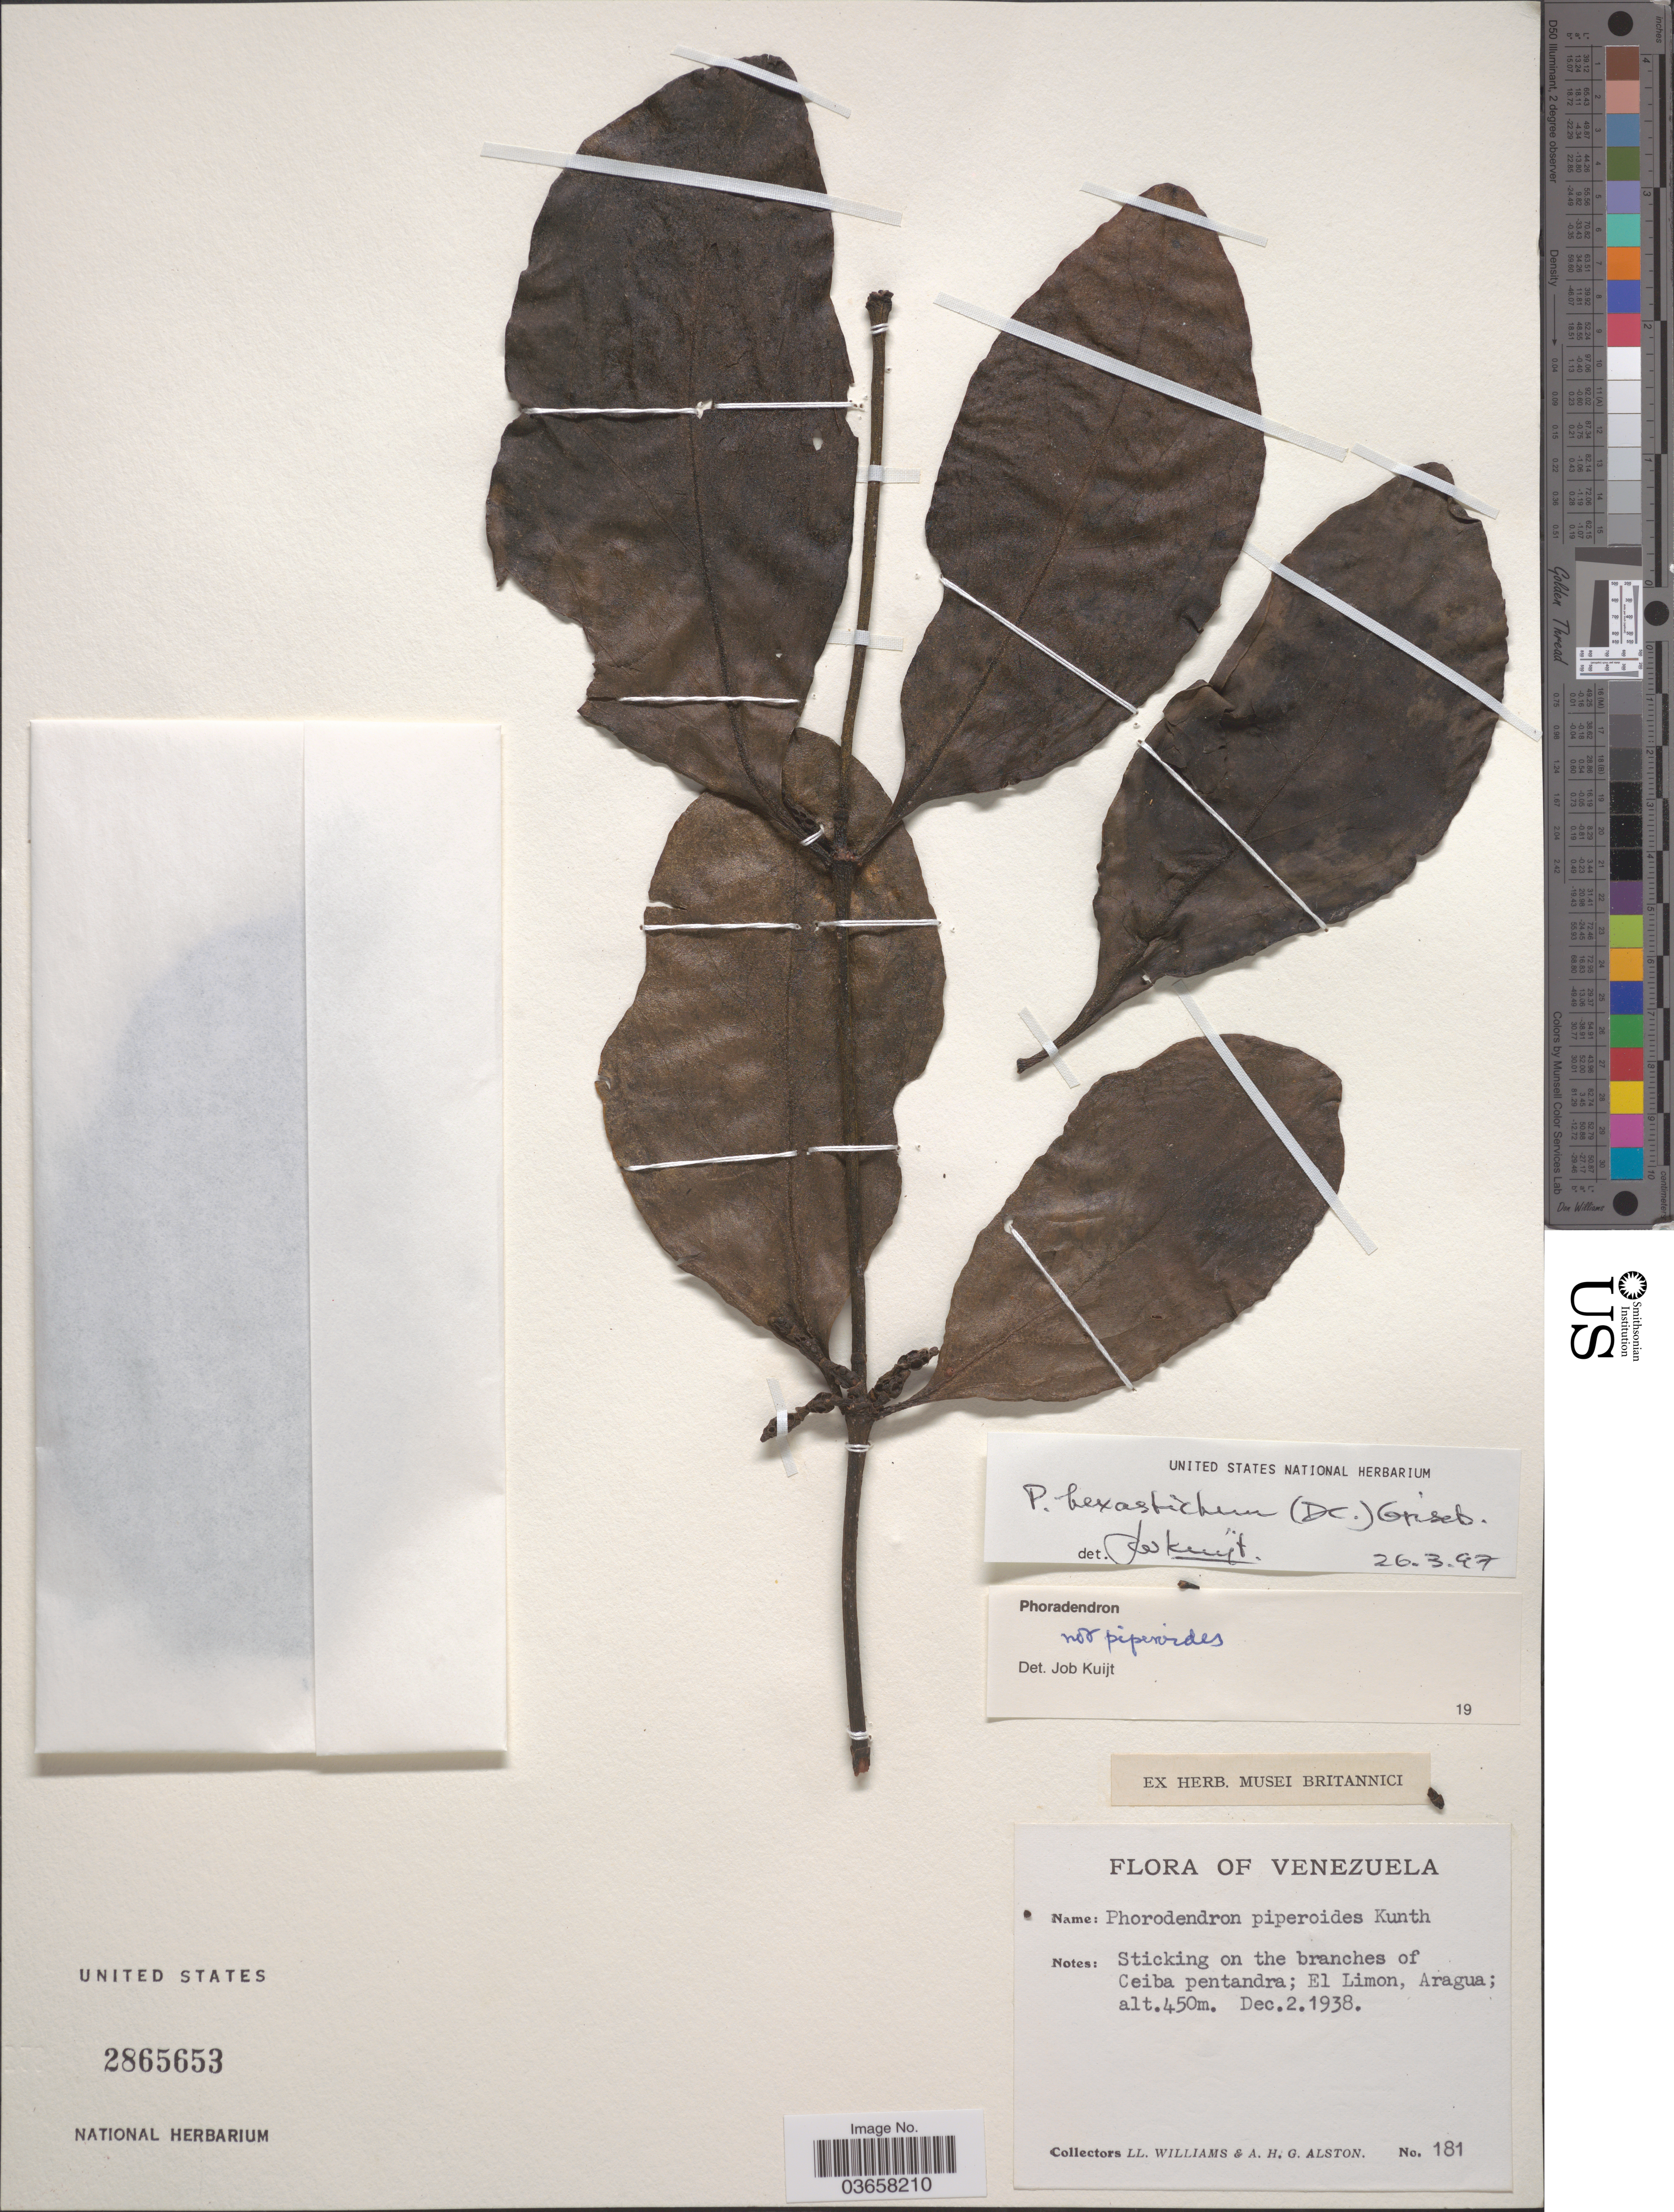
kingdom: Plantae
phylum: Tracheophyta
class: Magnoliopsida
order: Santalales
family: Viscaceae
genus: Phoradendron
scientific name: Phoradendron sp.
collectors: Ll. Williams & A. H. Alston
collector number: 181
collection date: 1938-12-02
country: Venezuela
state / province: Aragua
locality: El Limon.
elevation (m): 450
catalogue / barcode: US 2865653